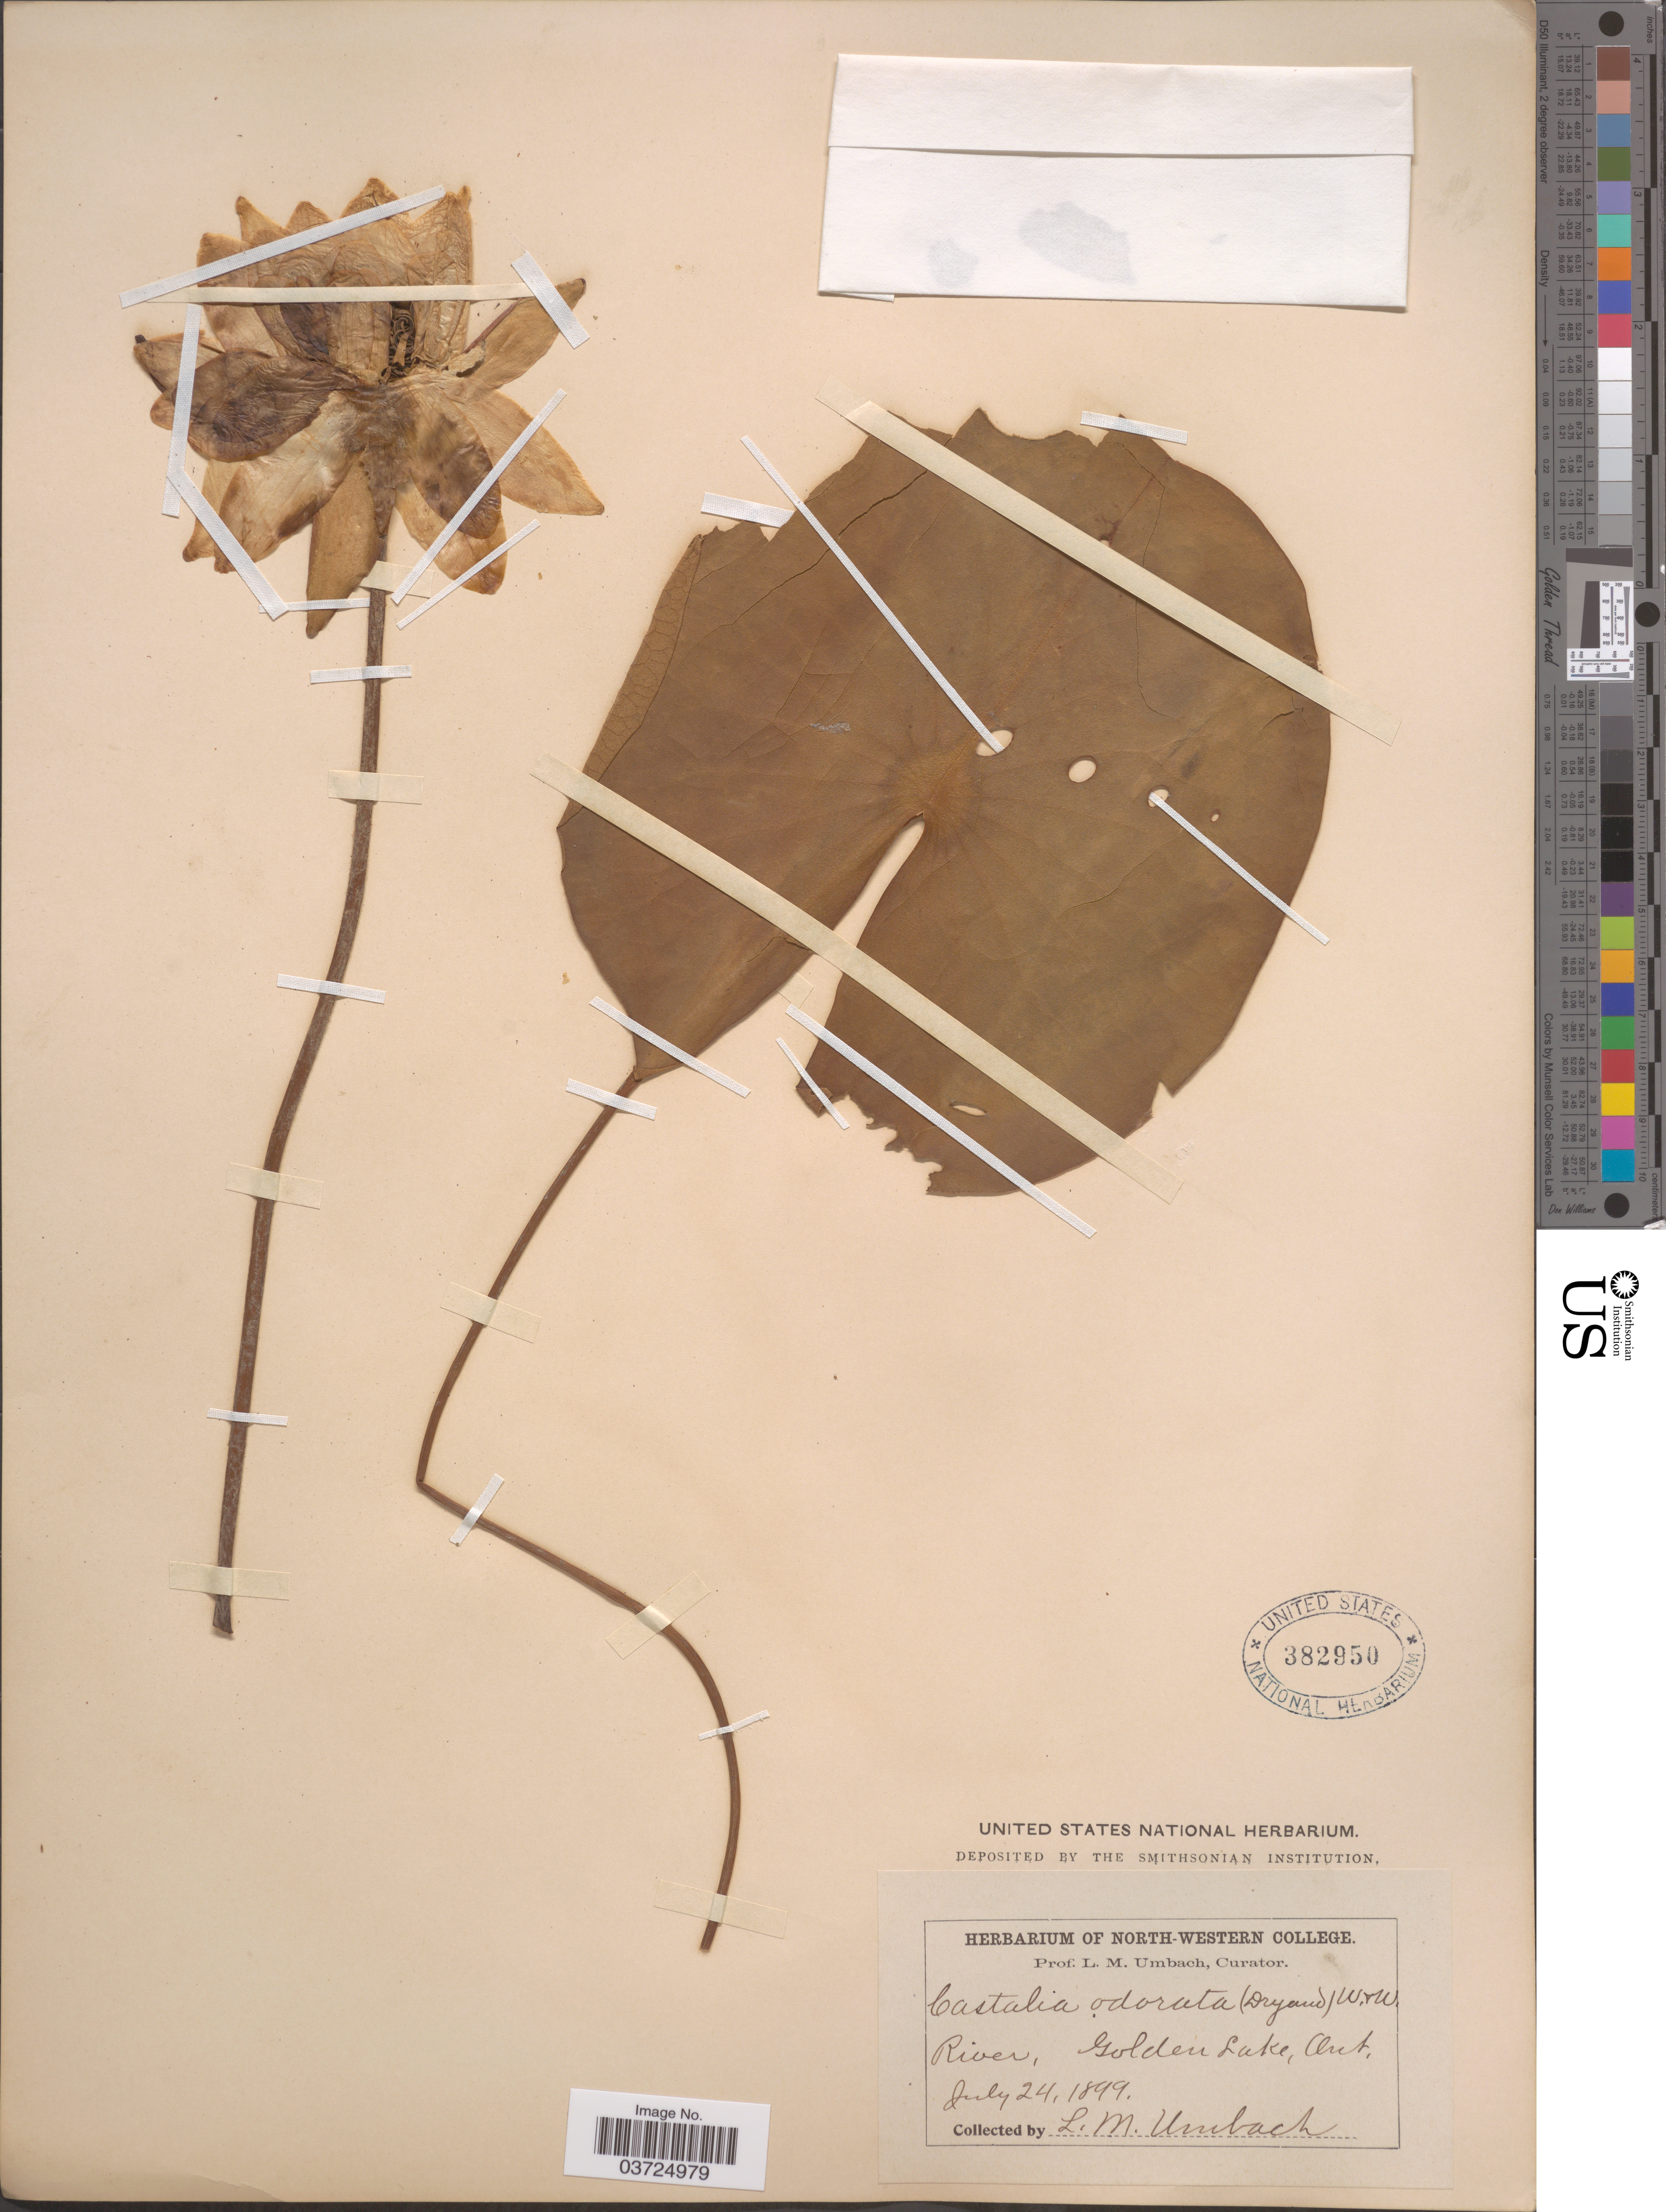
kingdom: Plantae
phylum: Tracheophyta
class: Magnoliopsida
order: Nymphaeales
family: Nymphaeaceae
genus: Nymphaea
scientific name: Nymphaea odorata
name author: Aiton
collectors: L. M. Umbach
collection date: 1899-07-24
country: Canada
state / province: Ontario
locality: River, Golden Lake.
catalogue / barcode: US 382950